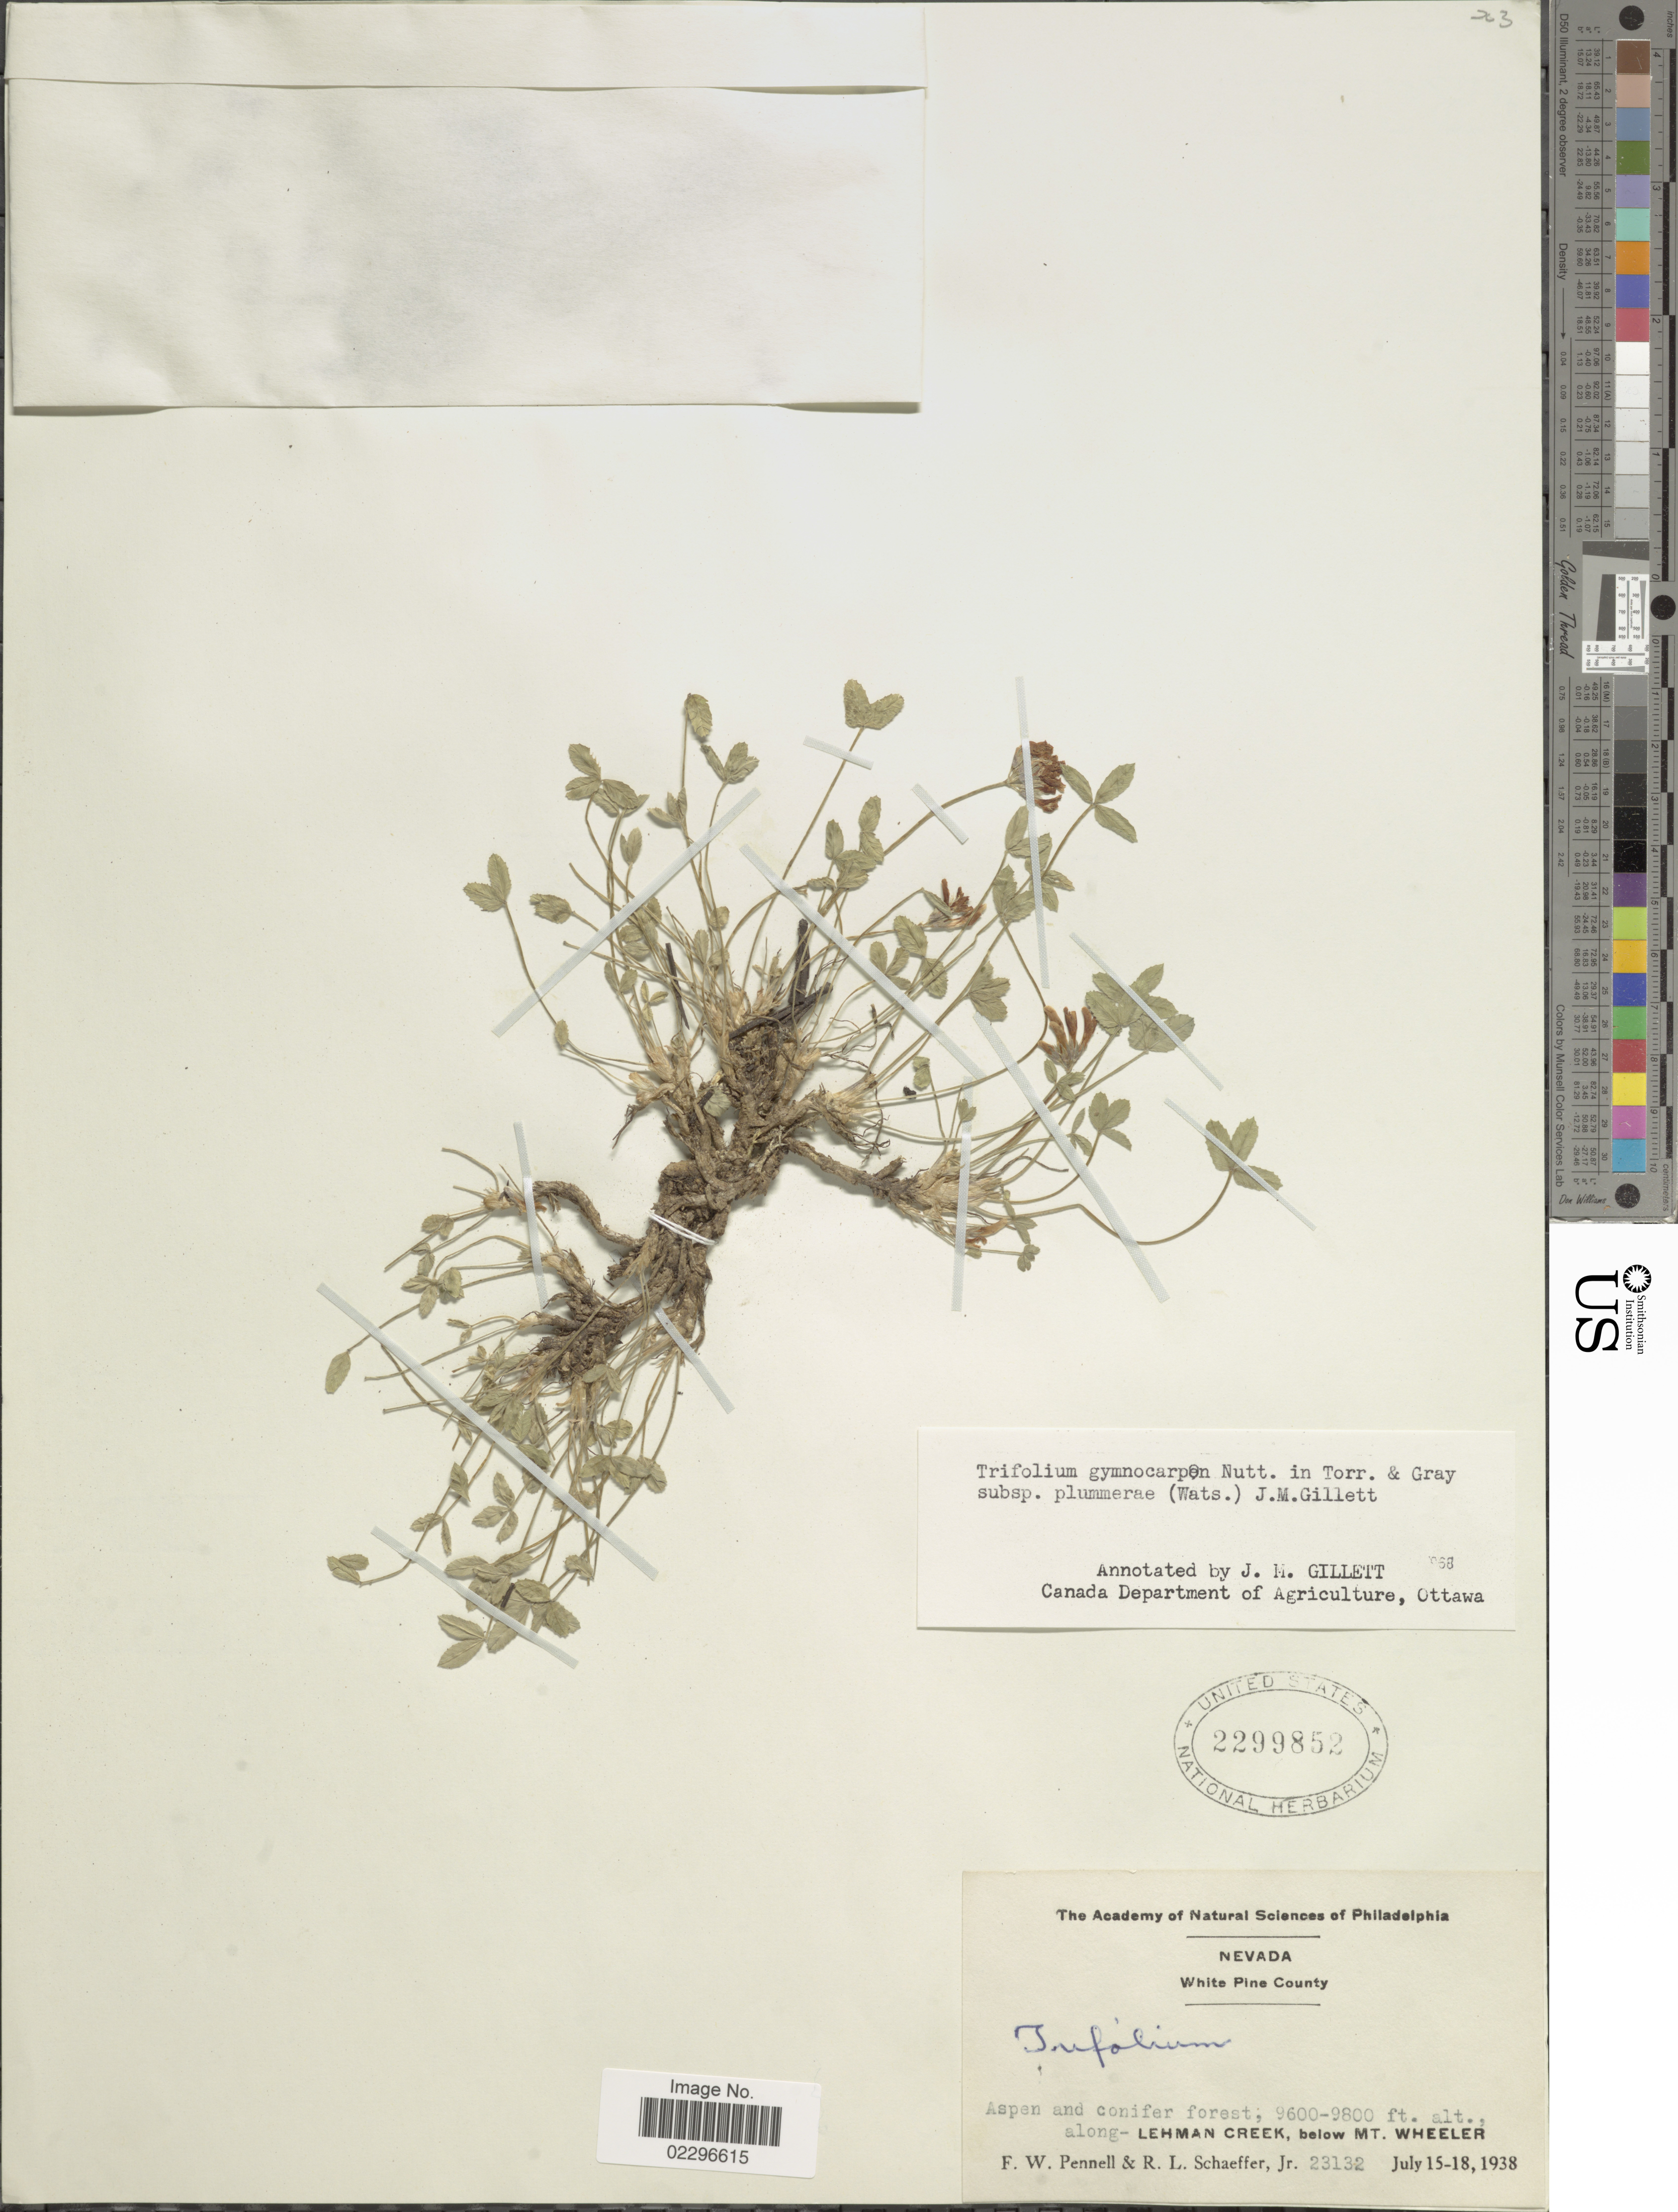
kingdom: Plantae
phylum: Tracheophyta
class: Magnoliopsida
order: Fabales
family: Fabaceae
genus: Trifolium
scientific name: Trifolium gymnocarpon var. plummerae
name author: (S. Watson) J.S. Martin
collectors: F. W. Pennell & R. L. Schaeffer Jr.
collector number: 23132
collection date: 1938-07-15/1938-07-18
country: United States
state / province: Nevada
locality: White Pine County, Aspen and conifer forest, along Lehman Creek, below Mt. Wheeler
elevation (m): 2926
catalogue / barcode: US 2299852